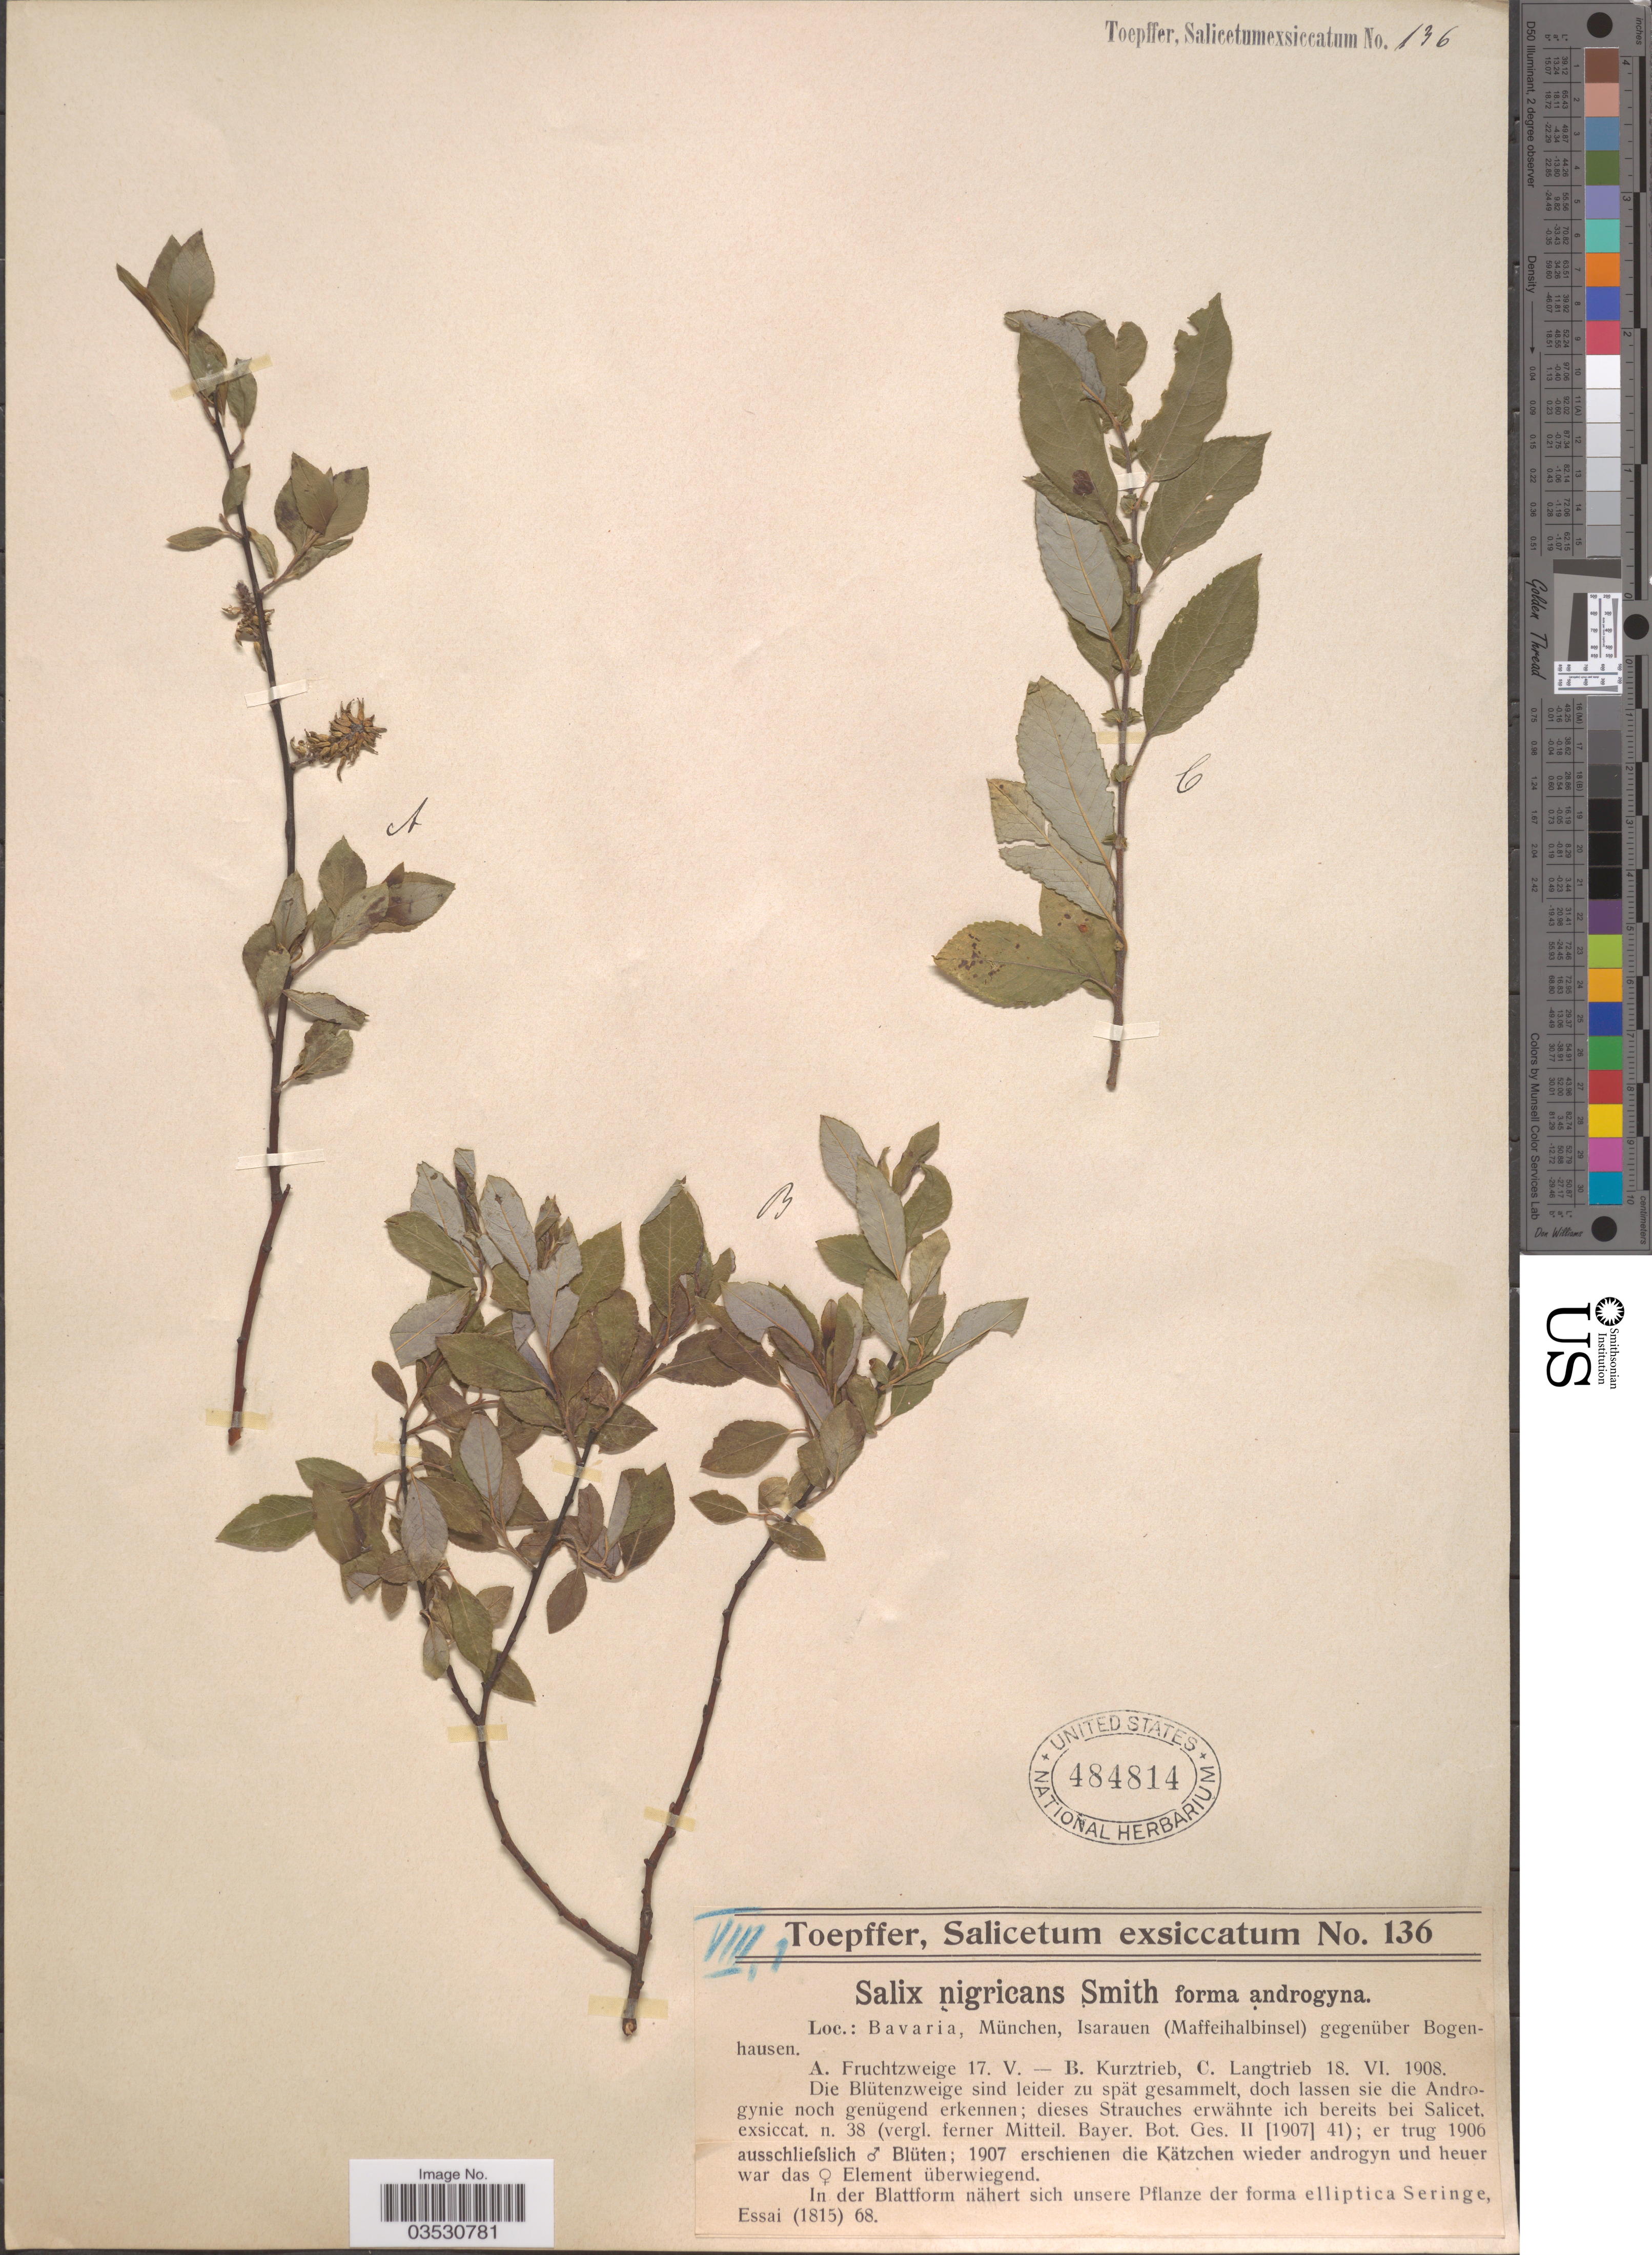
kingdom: Plantae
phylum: Tracheophyta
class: Magnoliopsida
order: Malpighiales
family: Salicaceae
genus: Salix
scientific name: Salix nigricans f. androgyna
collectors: A. Toepffer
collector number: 136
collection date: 1908-05-17/1908-06-18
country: Germany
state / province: Bayern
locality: Bavaria, München, Isarauen (Maffeihalbinsel) gegenüber Bogenhausen.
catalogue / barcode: US 484814